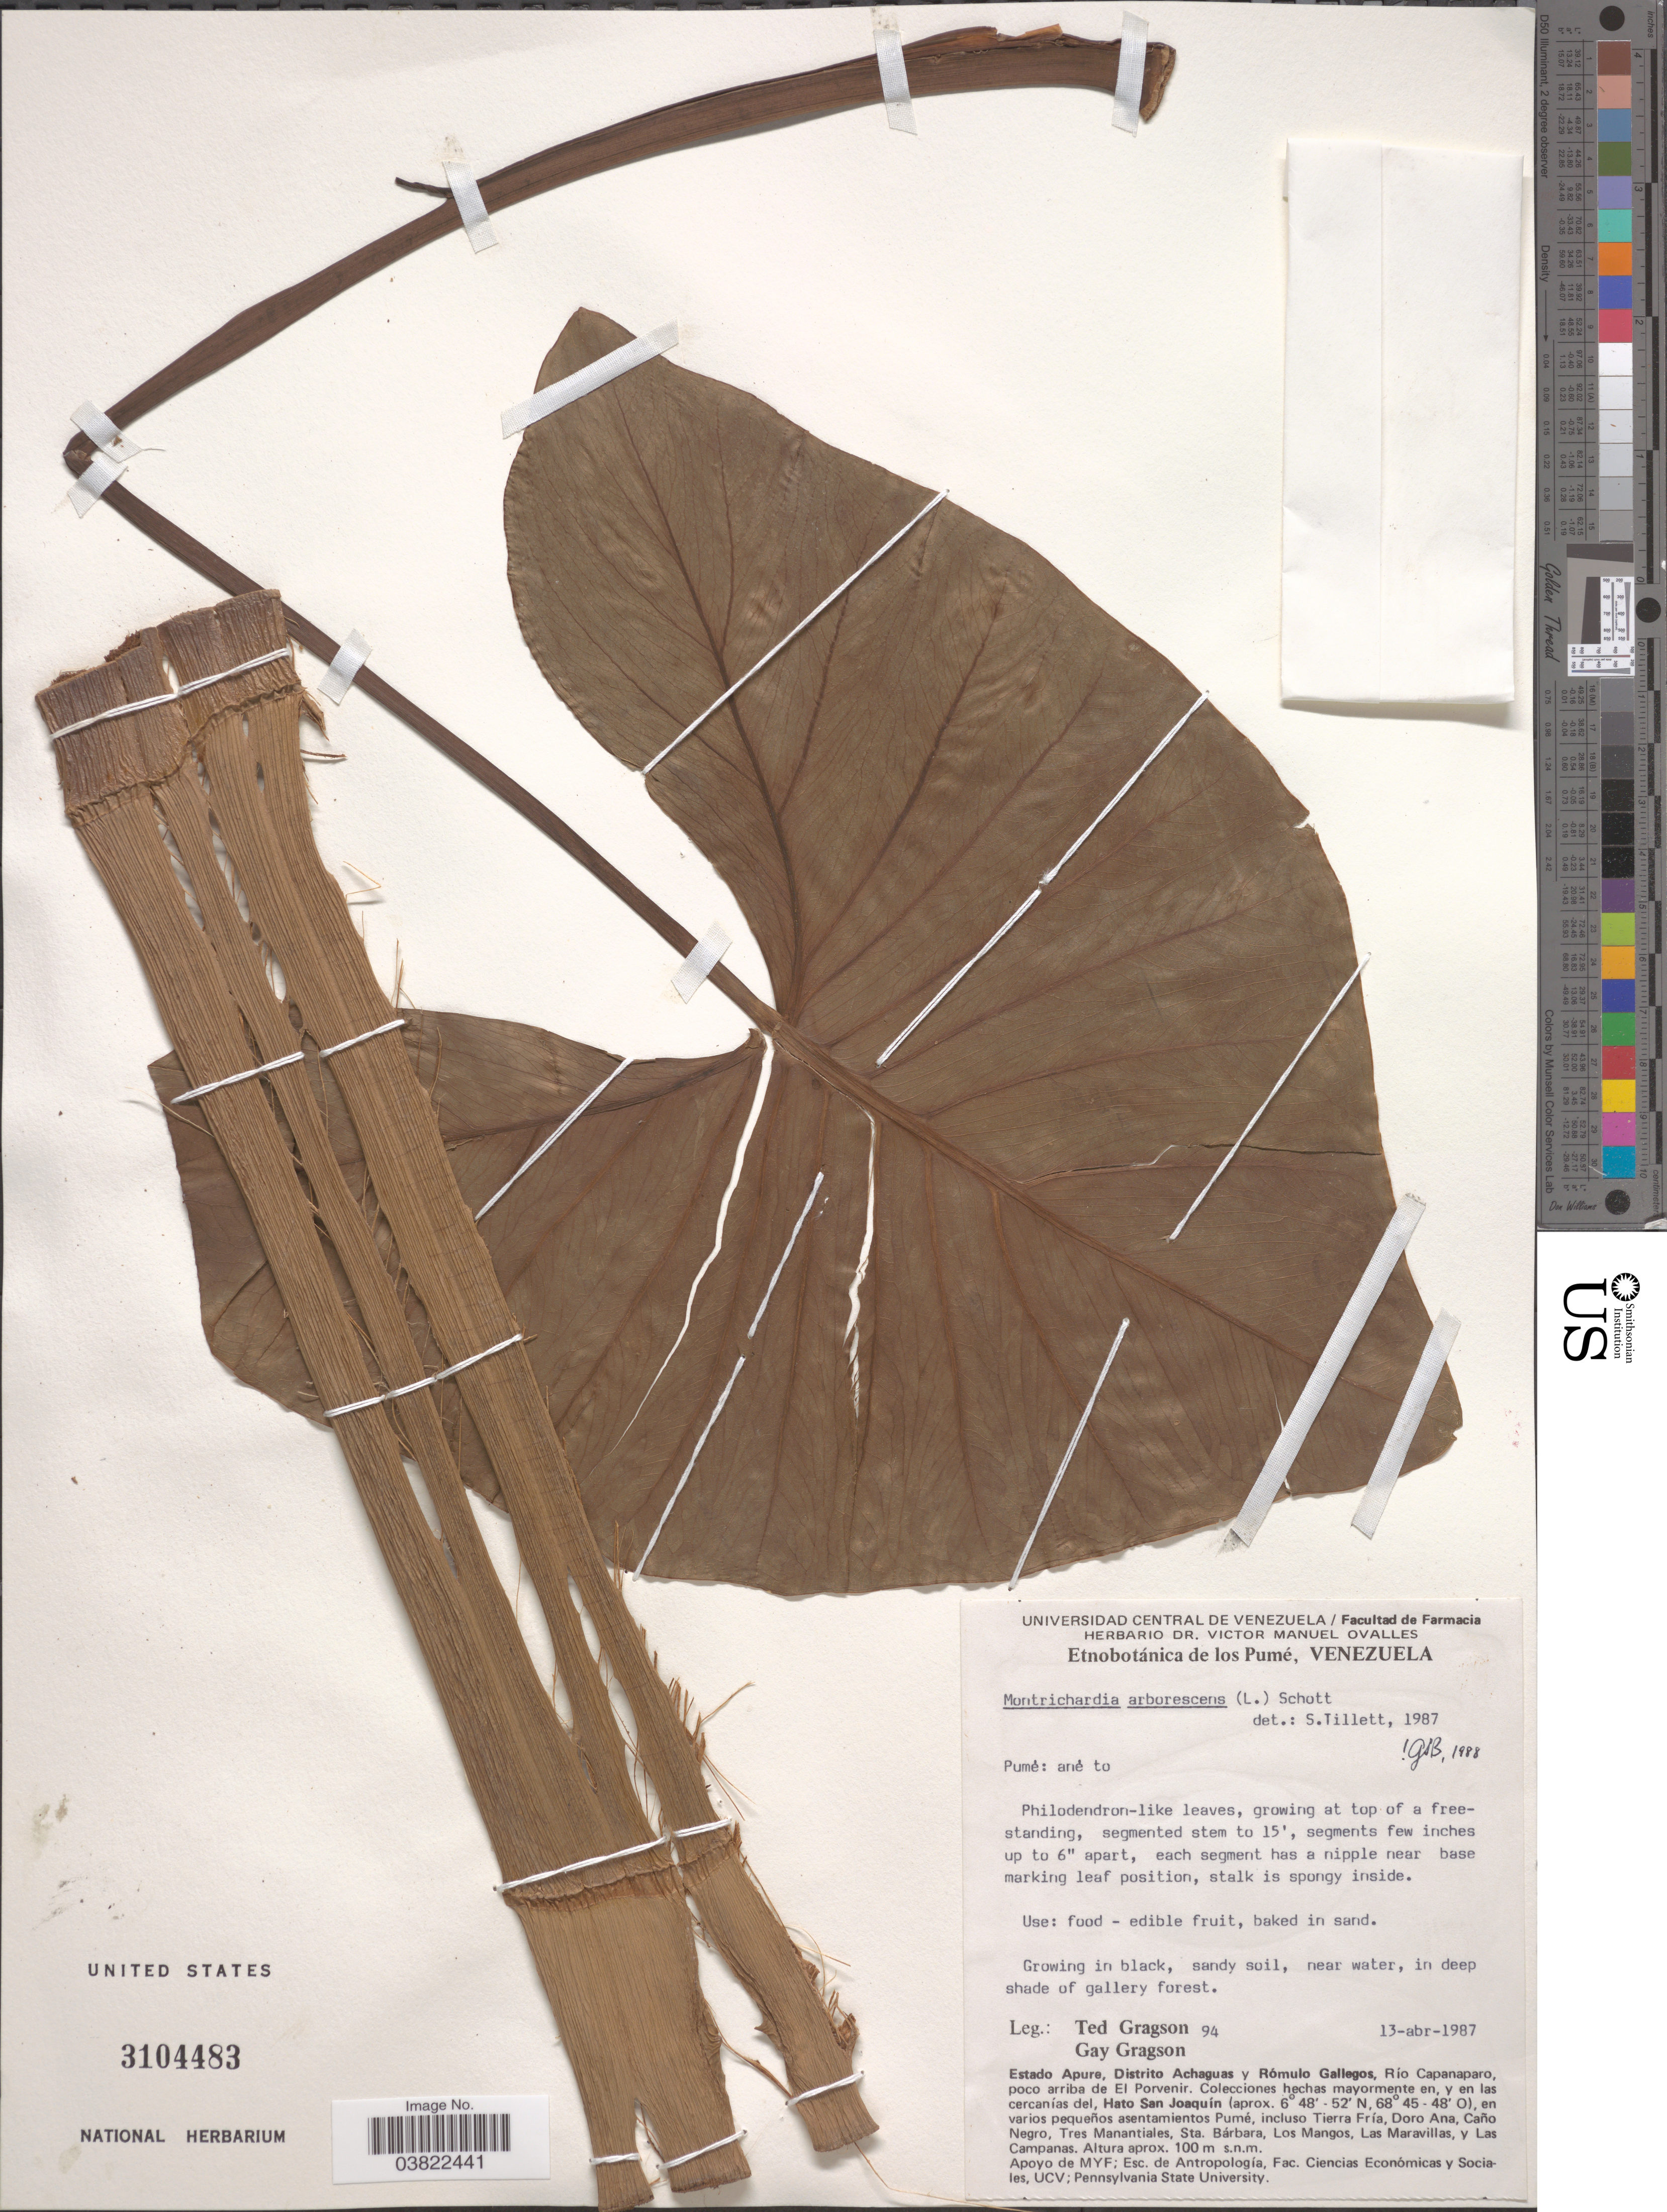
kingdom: Plantae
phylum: Tracheophyta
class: Liliopsida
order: Alismatales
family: Araceae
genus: Montrichardia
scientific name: Montrichardia arborea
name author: (Kunth) Schott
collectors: T. Gragson & G. Gragson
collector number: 94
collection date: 1987-04-13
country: Venezuela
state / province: Apure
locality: Pumé: anéto. Distrito Achaguas y Rómulo Gallegos, Río Capanaparo, poco arriba de El Porvenir. Collecciones hechas mayormente en, y en las cercanías del, Hato San Joaquín, en varios pequeños asentamientos Pumé, incluso Tierra Fría, Doro Ana, Caño Negro, Tres Manantiales, Sta. Bárbara, Los Mangos, Las Maravillas, y Las Campanas.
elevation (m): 100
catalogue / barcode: US 3104483